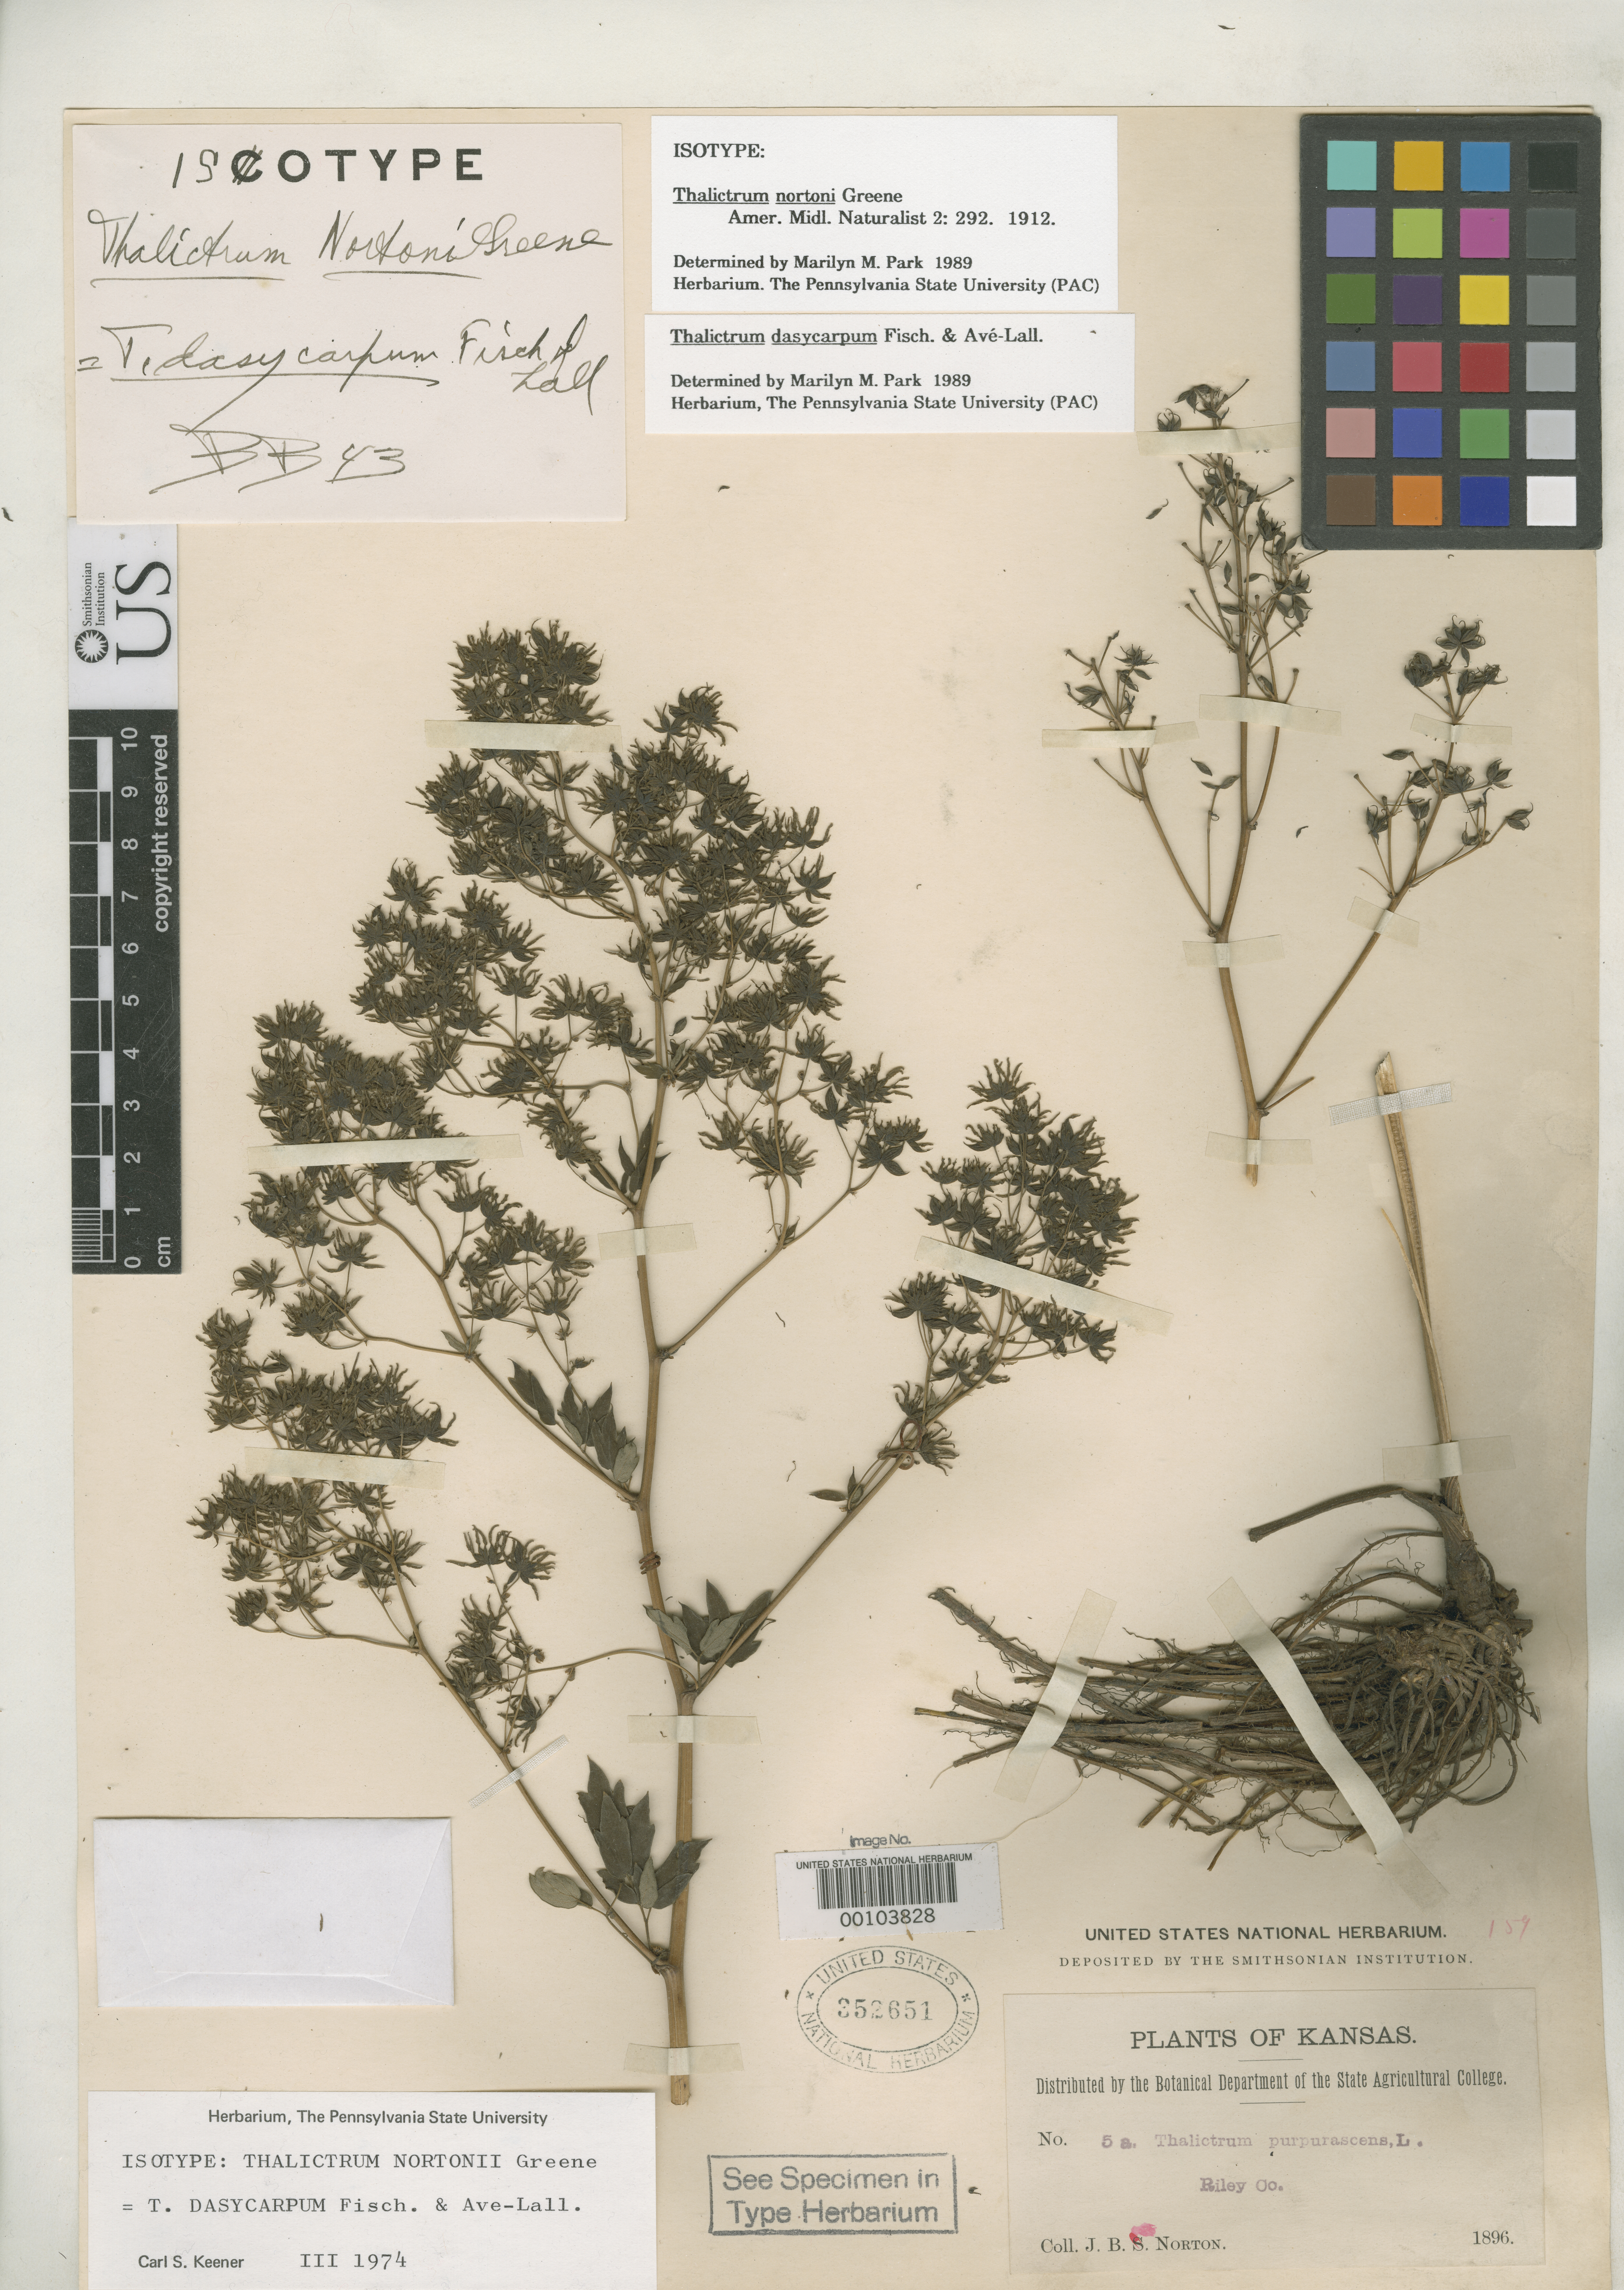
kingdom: Plantae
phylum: Tracheophyta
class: Magnoliopsida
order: Ranunculales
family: Ranunculaceae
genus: Thalictrum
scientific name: Thalictrum nortonii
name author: Greene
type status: Isotype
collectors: J. Norton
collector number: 5a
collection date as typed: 1896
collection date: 1896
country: United States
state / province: Kansas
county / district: Riley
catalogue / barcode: US 352651